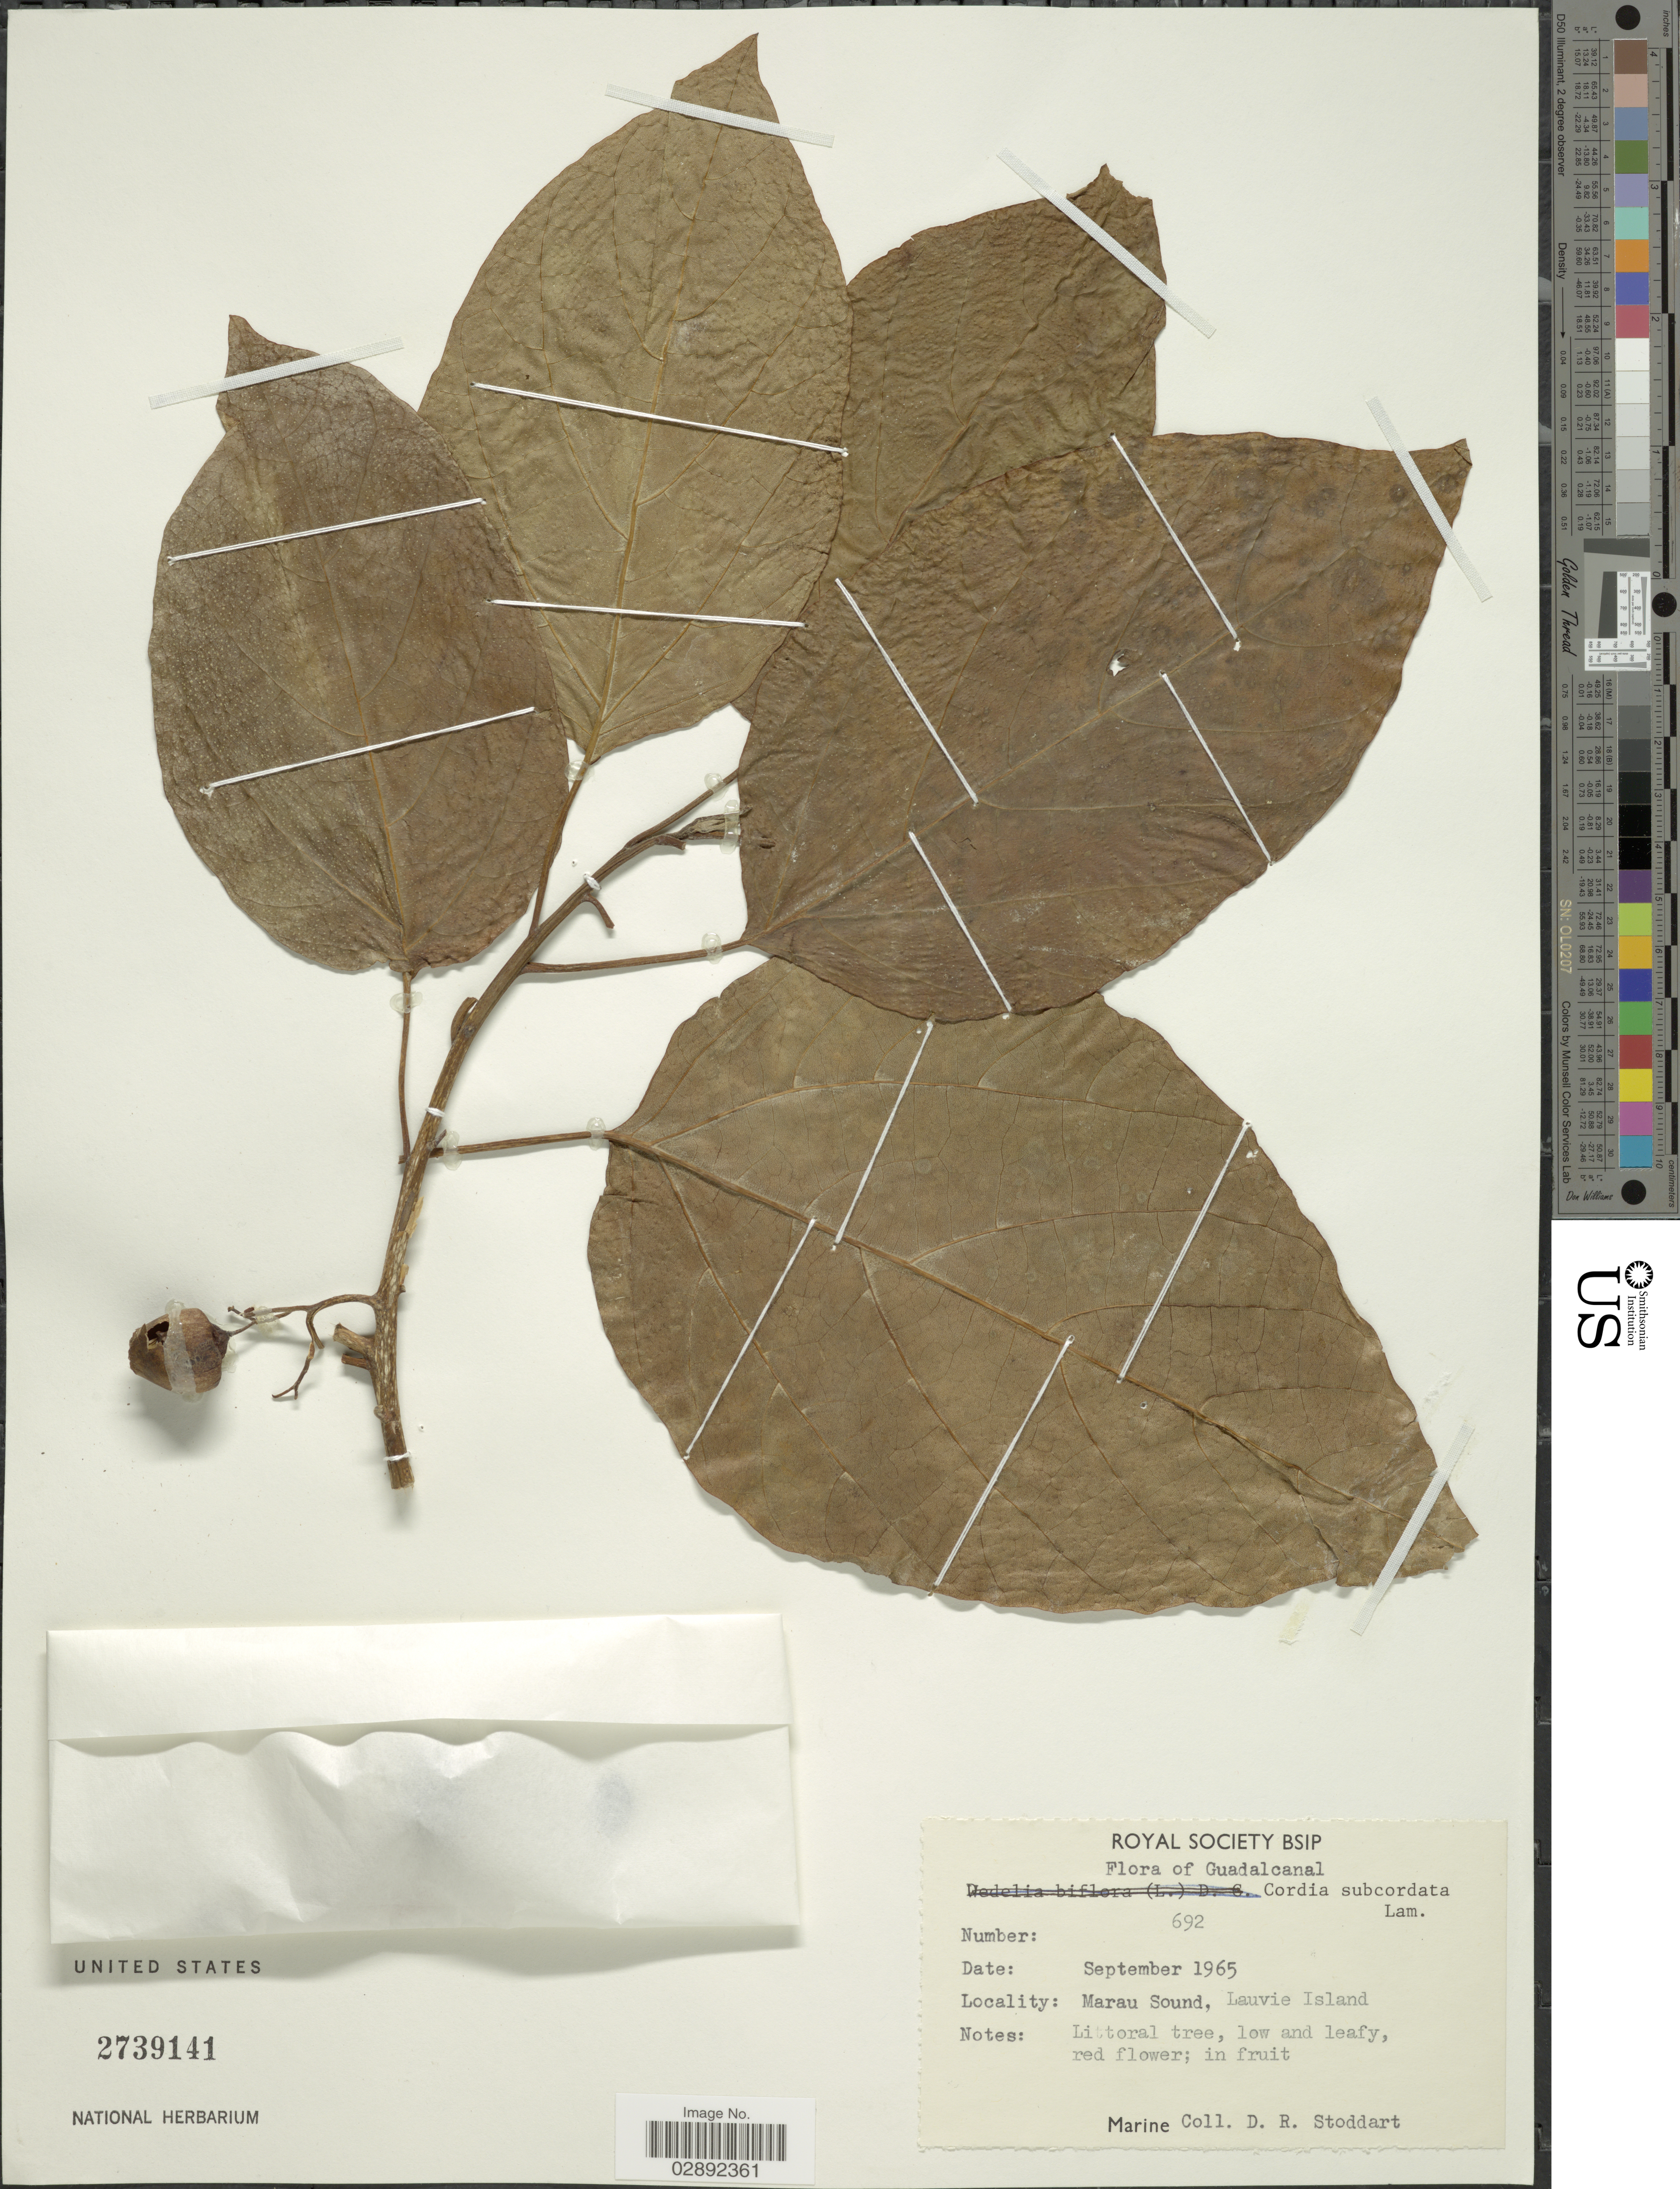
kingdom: Plantae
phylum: Tracheophyta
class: Magnoliopsida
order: Boraginales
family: Cordiaceae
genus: Cordia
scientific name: Cordia subcordata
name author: Lam.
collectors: D. R. Stoddart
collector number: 692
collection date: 1965-09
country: Solomon Islands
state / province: Solomon Islands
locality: Guadalcanal. Marau Sound, Lauvie Island.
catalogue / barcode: US 2739141